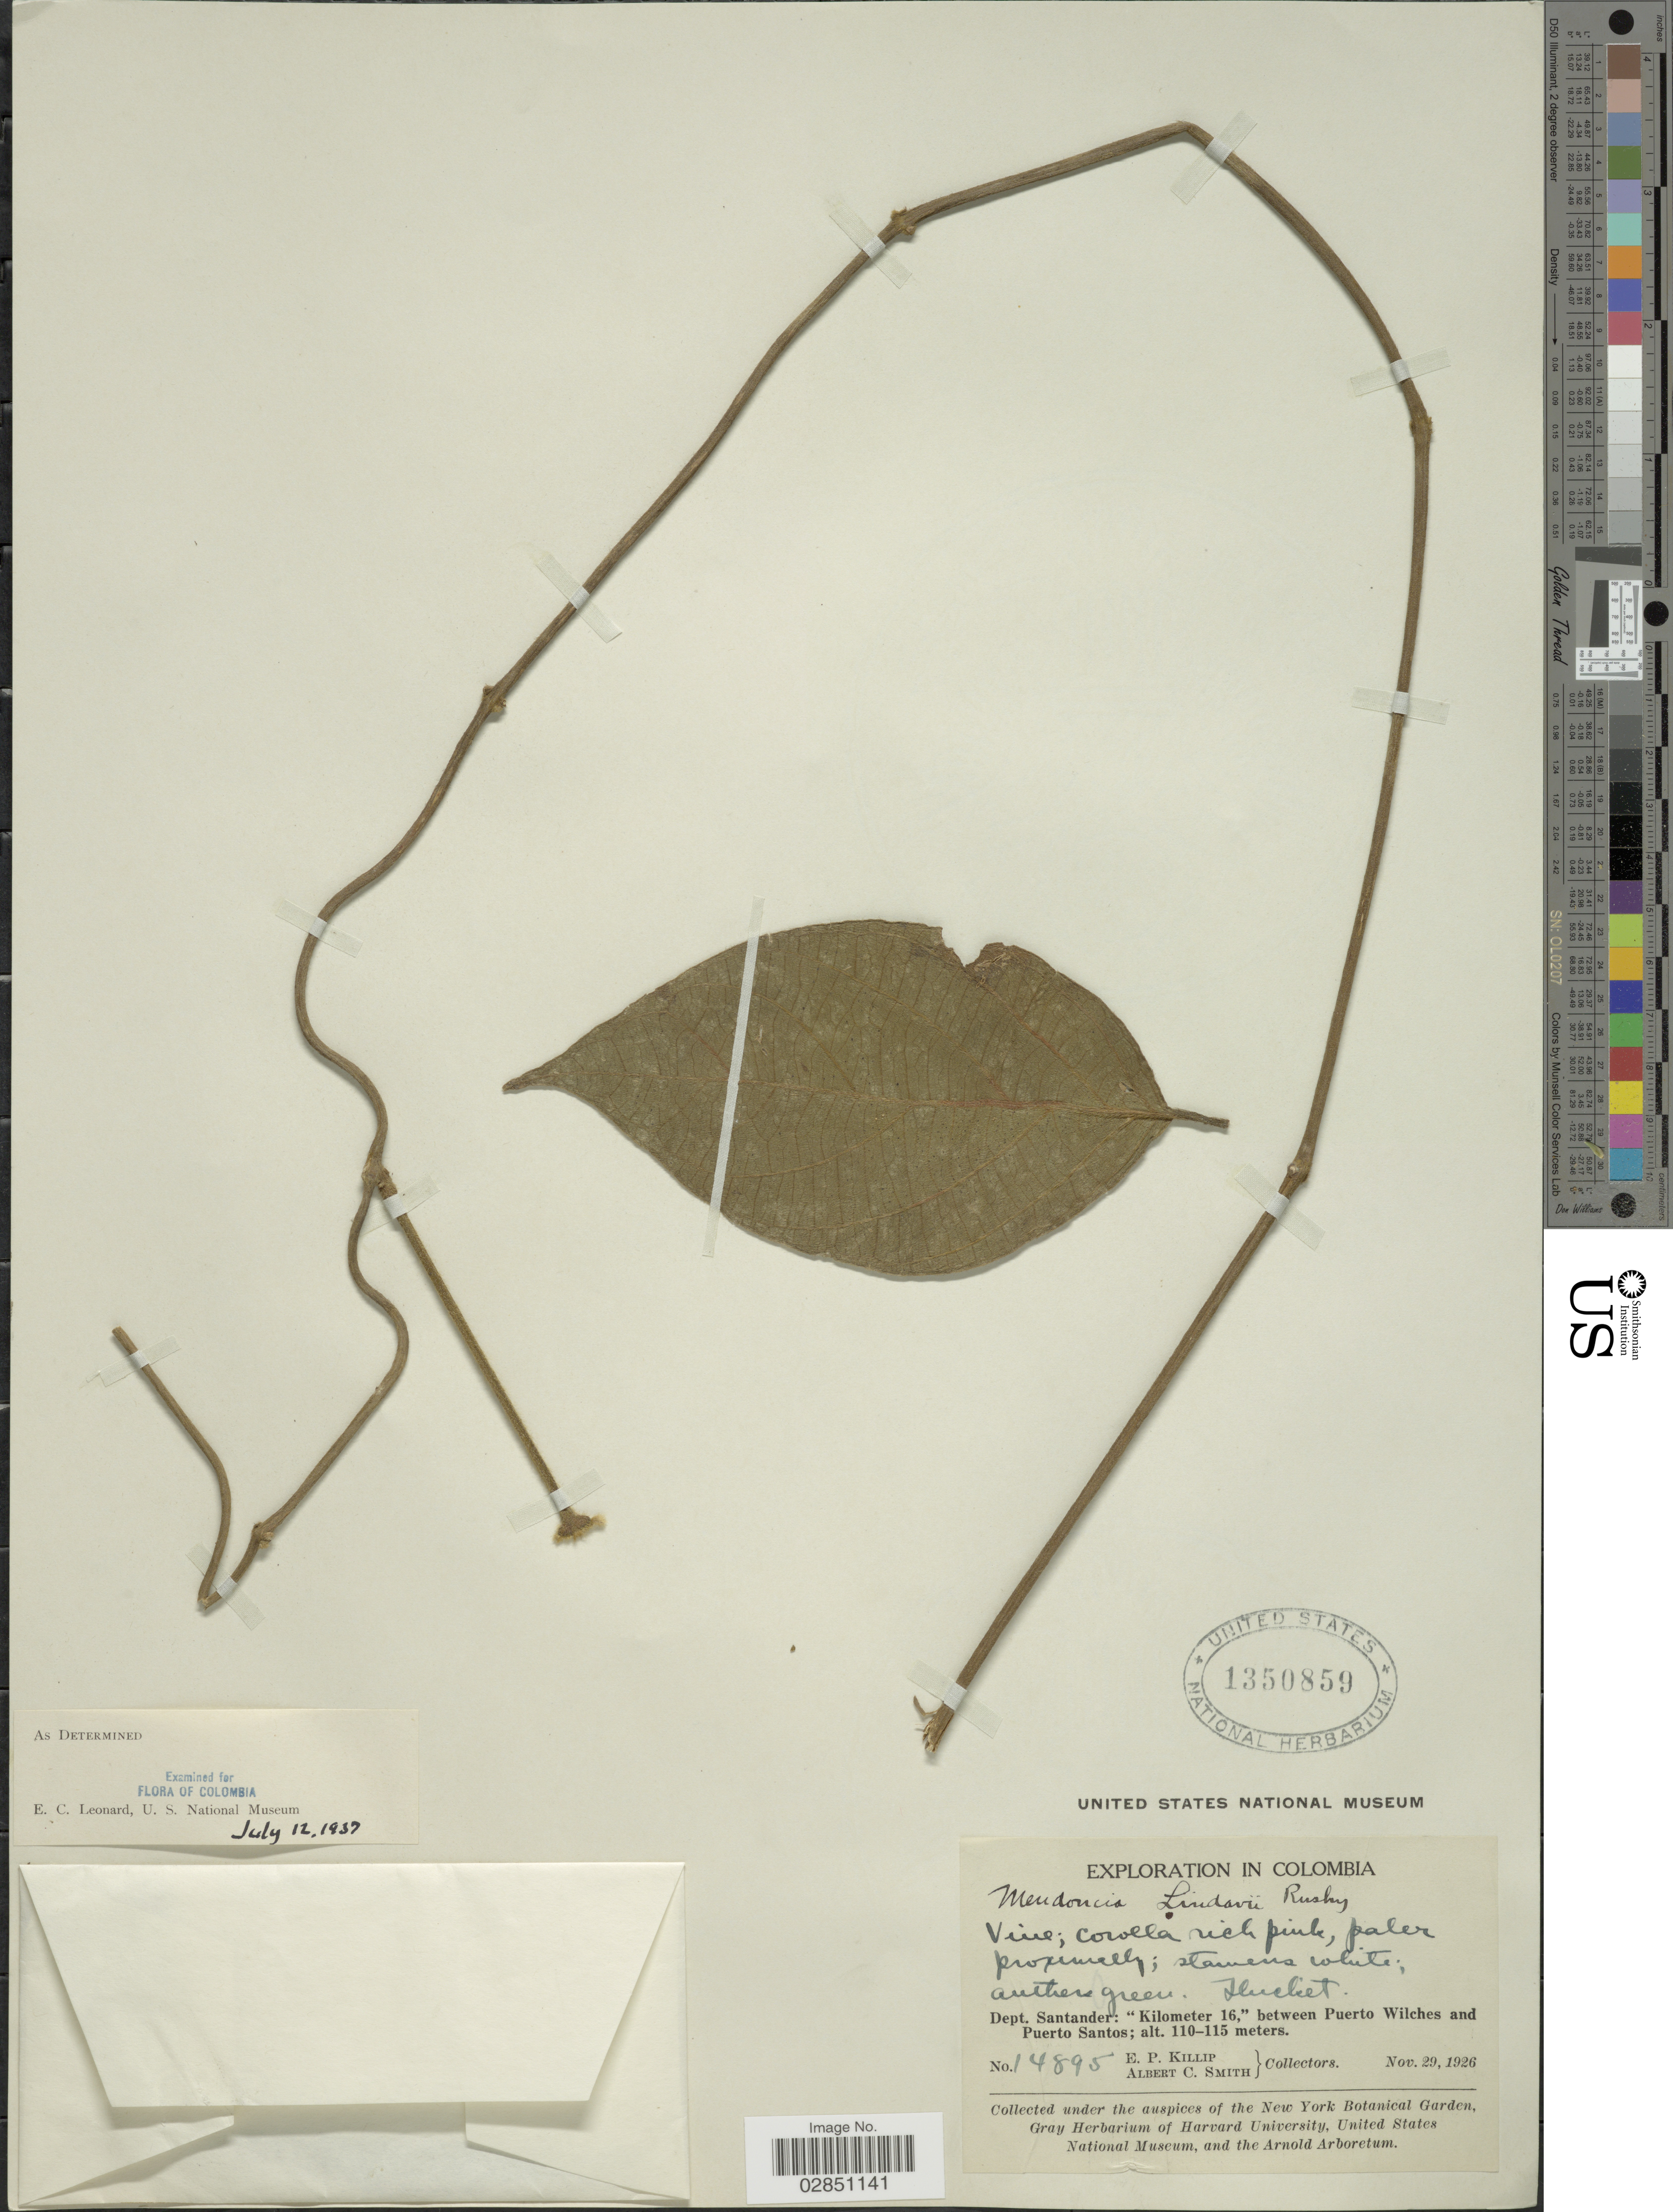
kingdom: Plantae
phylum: Tracheophyta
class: Magnoliopsida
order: Lamiales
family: Acanthaceae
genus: Mendoncia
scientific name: Mendoncia lindavii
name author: Rusby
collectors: E. P. Killip & A. C. Smith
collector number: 14895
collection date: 1926-11-29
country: Colombia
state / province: Santander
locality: Dept. Santander: "Kilometer 16," between Puerto Wilches and Puerto Santos.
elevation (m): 110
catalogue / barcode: US 1350859